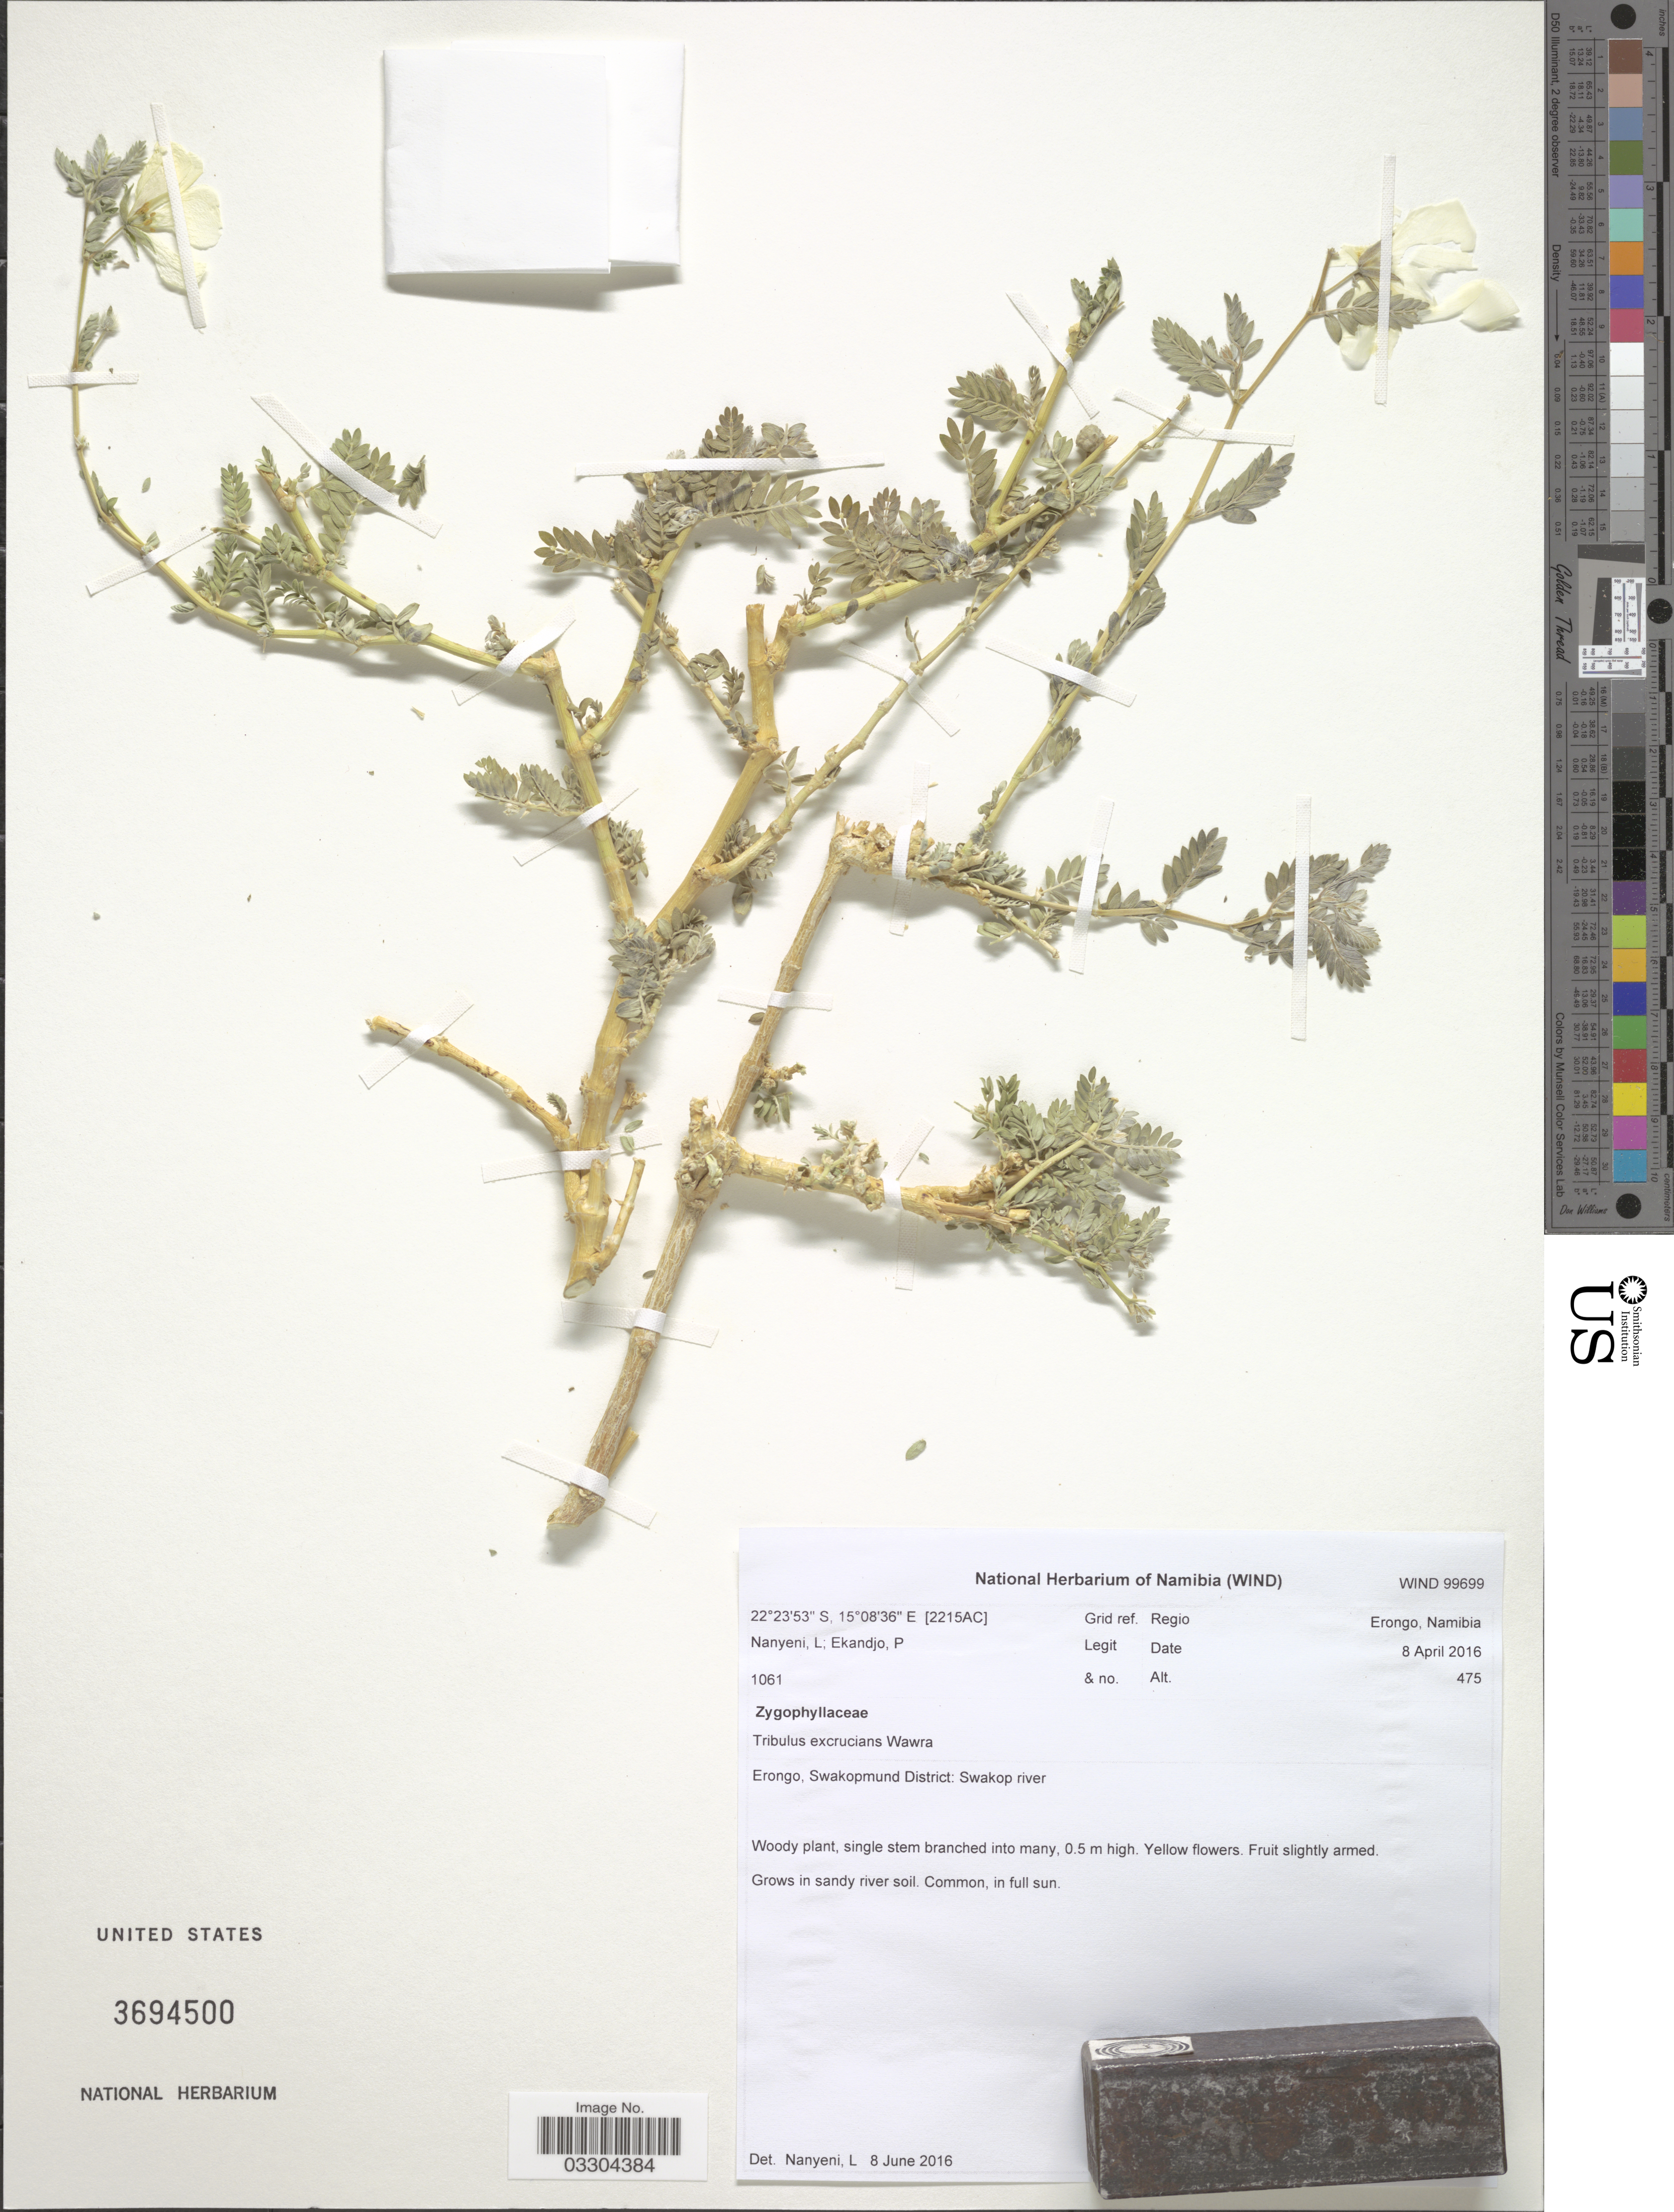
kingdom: Plantae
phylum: Tracheophyta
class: Magnoliopsida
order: Zygophyllales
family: Zygophyllaceae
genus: Tribulus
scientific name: Tribulus excrucians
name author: Wawra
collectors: L. Nanyeni & P. Ekandjo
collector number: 1061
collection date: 2016-04-08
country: Namibia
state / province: Erongo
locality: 2215AC Grid ref. Erongo, Swakopmund District: Swakop river.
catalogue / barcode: US 3694500